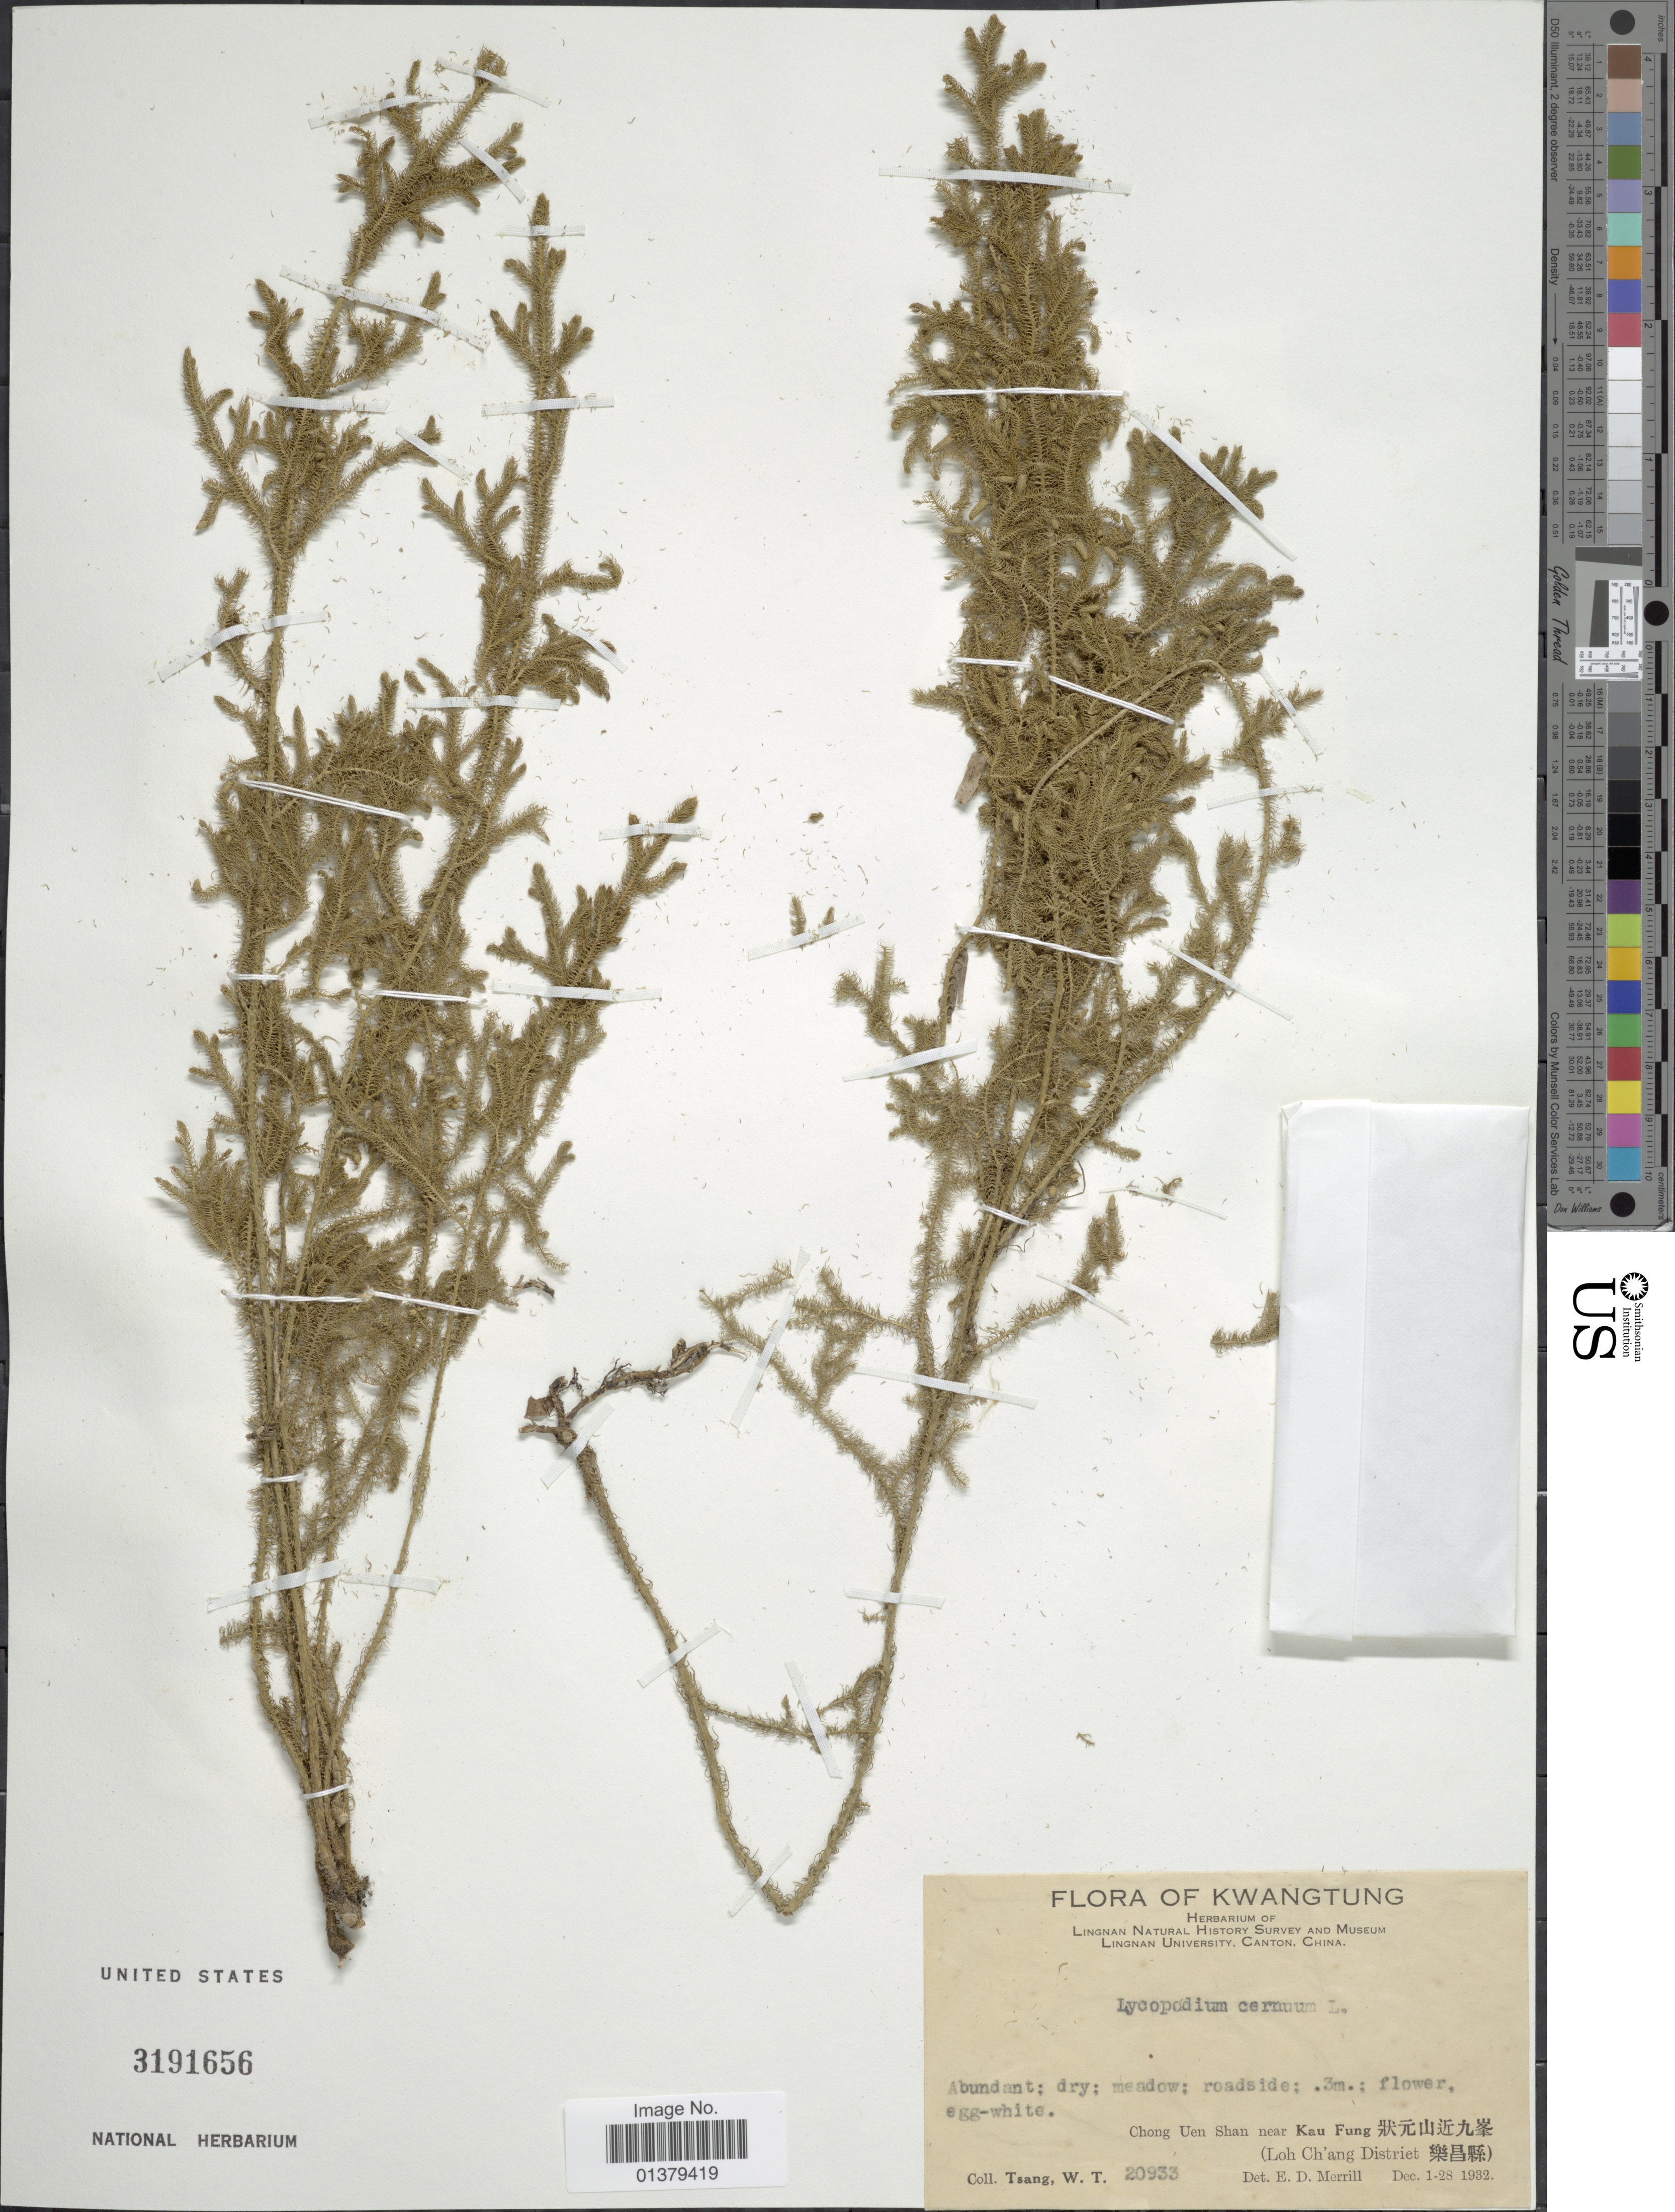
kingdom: Plantae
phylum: Tracheophyta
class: Lycopodiopsida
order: Lycopodiales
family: Lycopodiaceae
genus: Palhinhaea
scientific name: Palhinhaea cernua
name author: (L.) Vasc. & Franco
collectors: W. T. Tsang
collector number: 20933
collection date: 1932-12-01/1932-12-28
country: China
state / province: Guangdong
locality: Kwangtung, Chong Uen Shan near Kau Fung X, (Loh Ch'ang District X)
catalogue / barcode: US 3191656